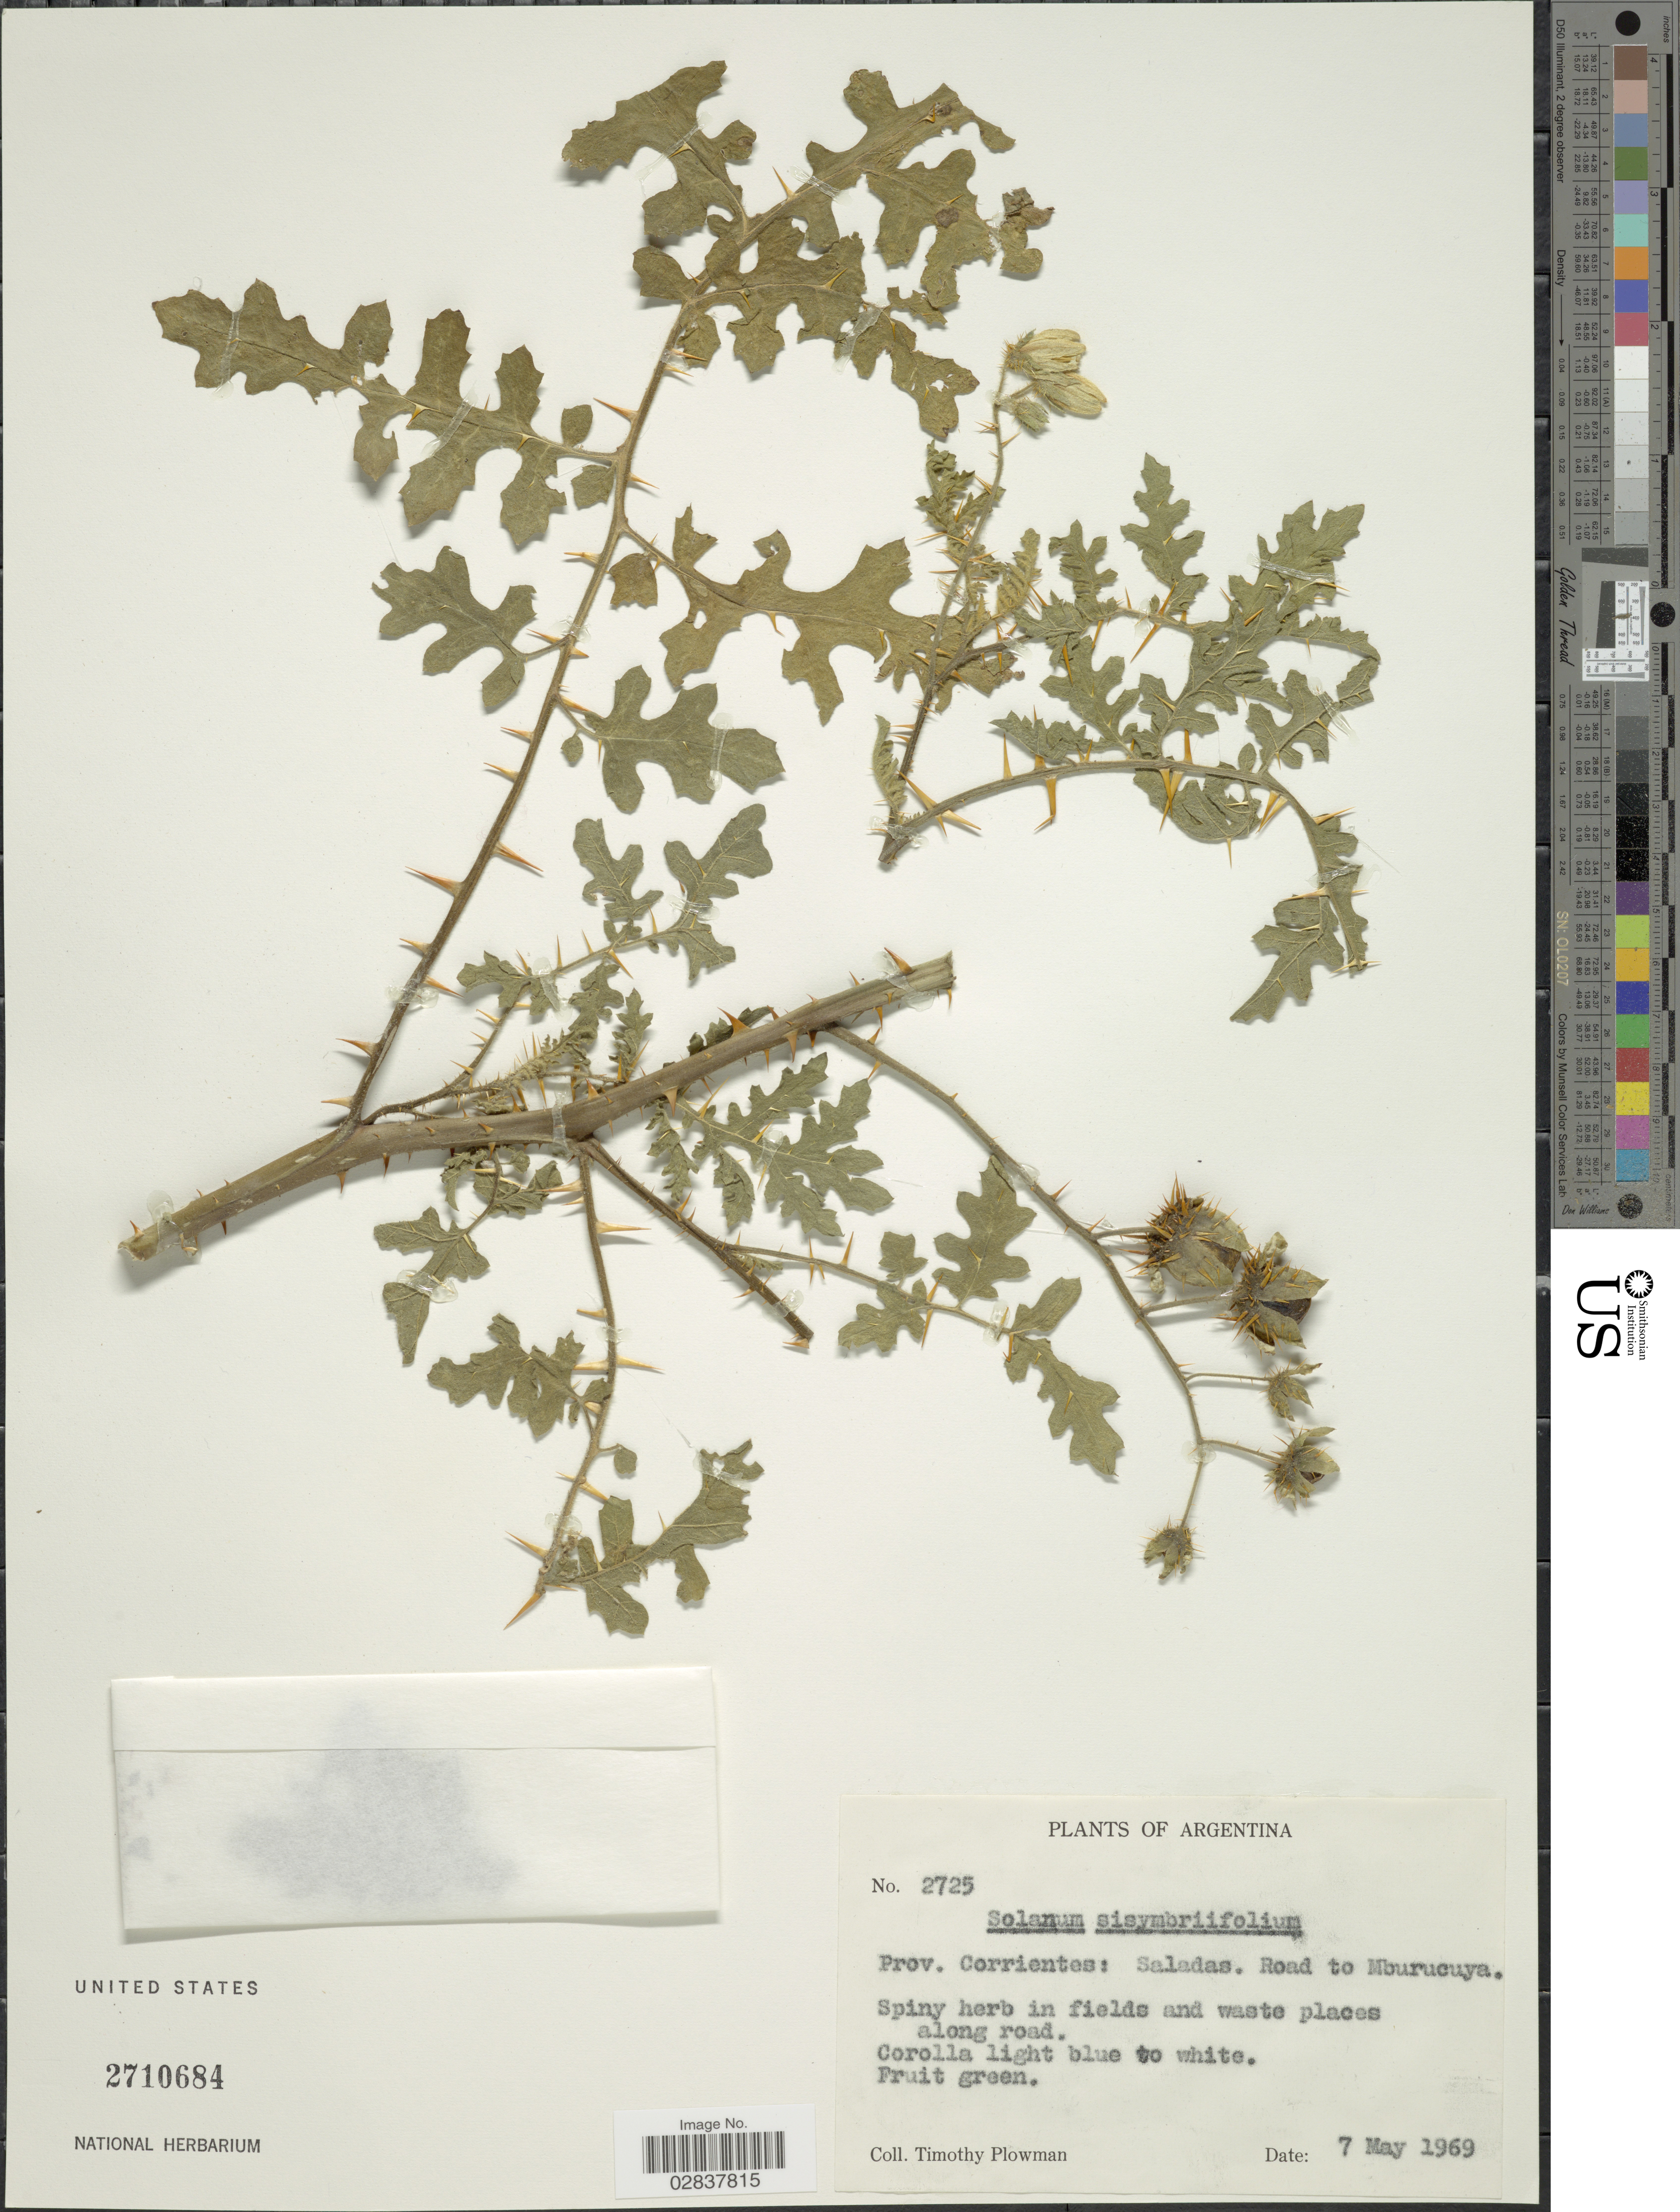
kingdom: Plantae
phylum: Tracheophyta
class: Magnoliopsida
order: Solanales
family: Solanaceae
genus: Solanum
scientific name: Solanum sisymbriifolium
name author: Lam.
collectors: T. Plowman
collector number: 2725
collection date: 1969-05-07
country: Argentina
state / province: Corrientes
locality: Saladas. Road to Mburucuya.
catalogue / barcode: US 2710684